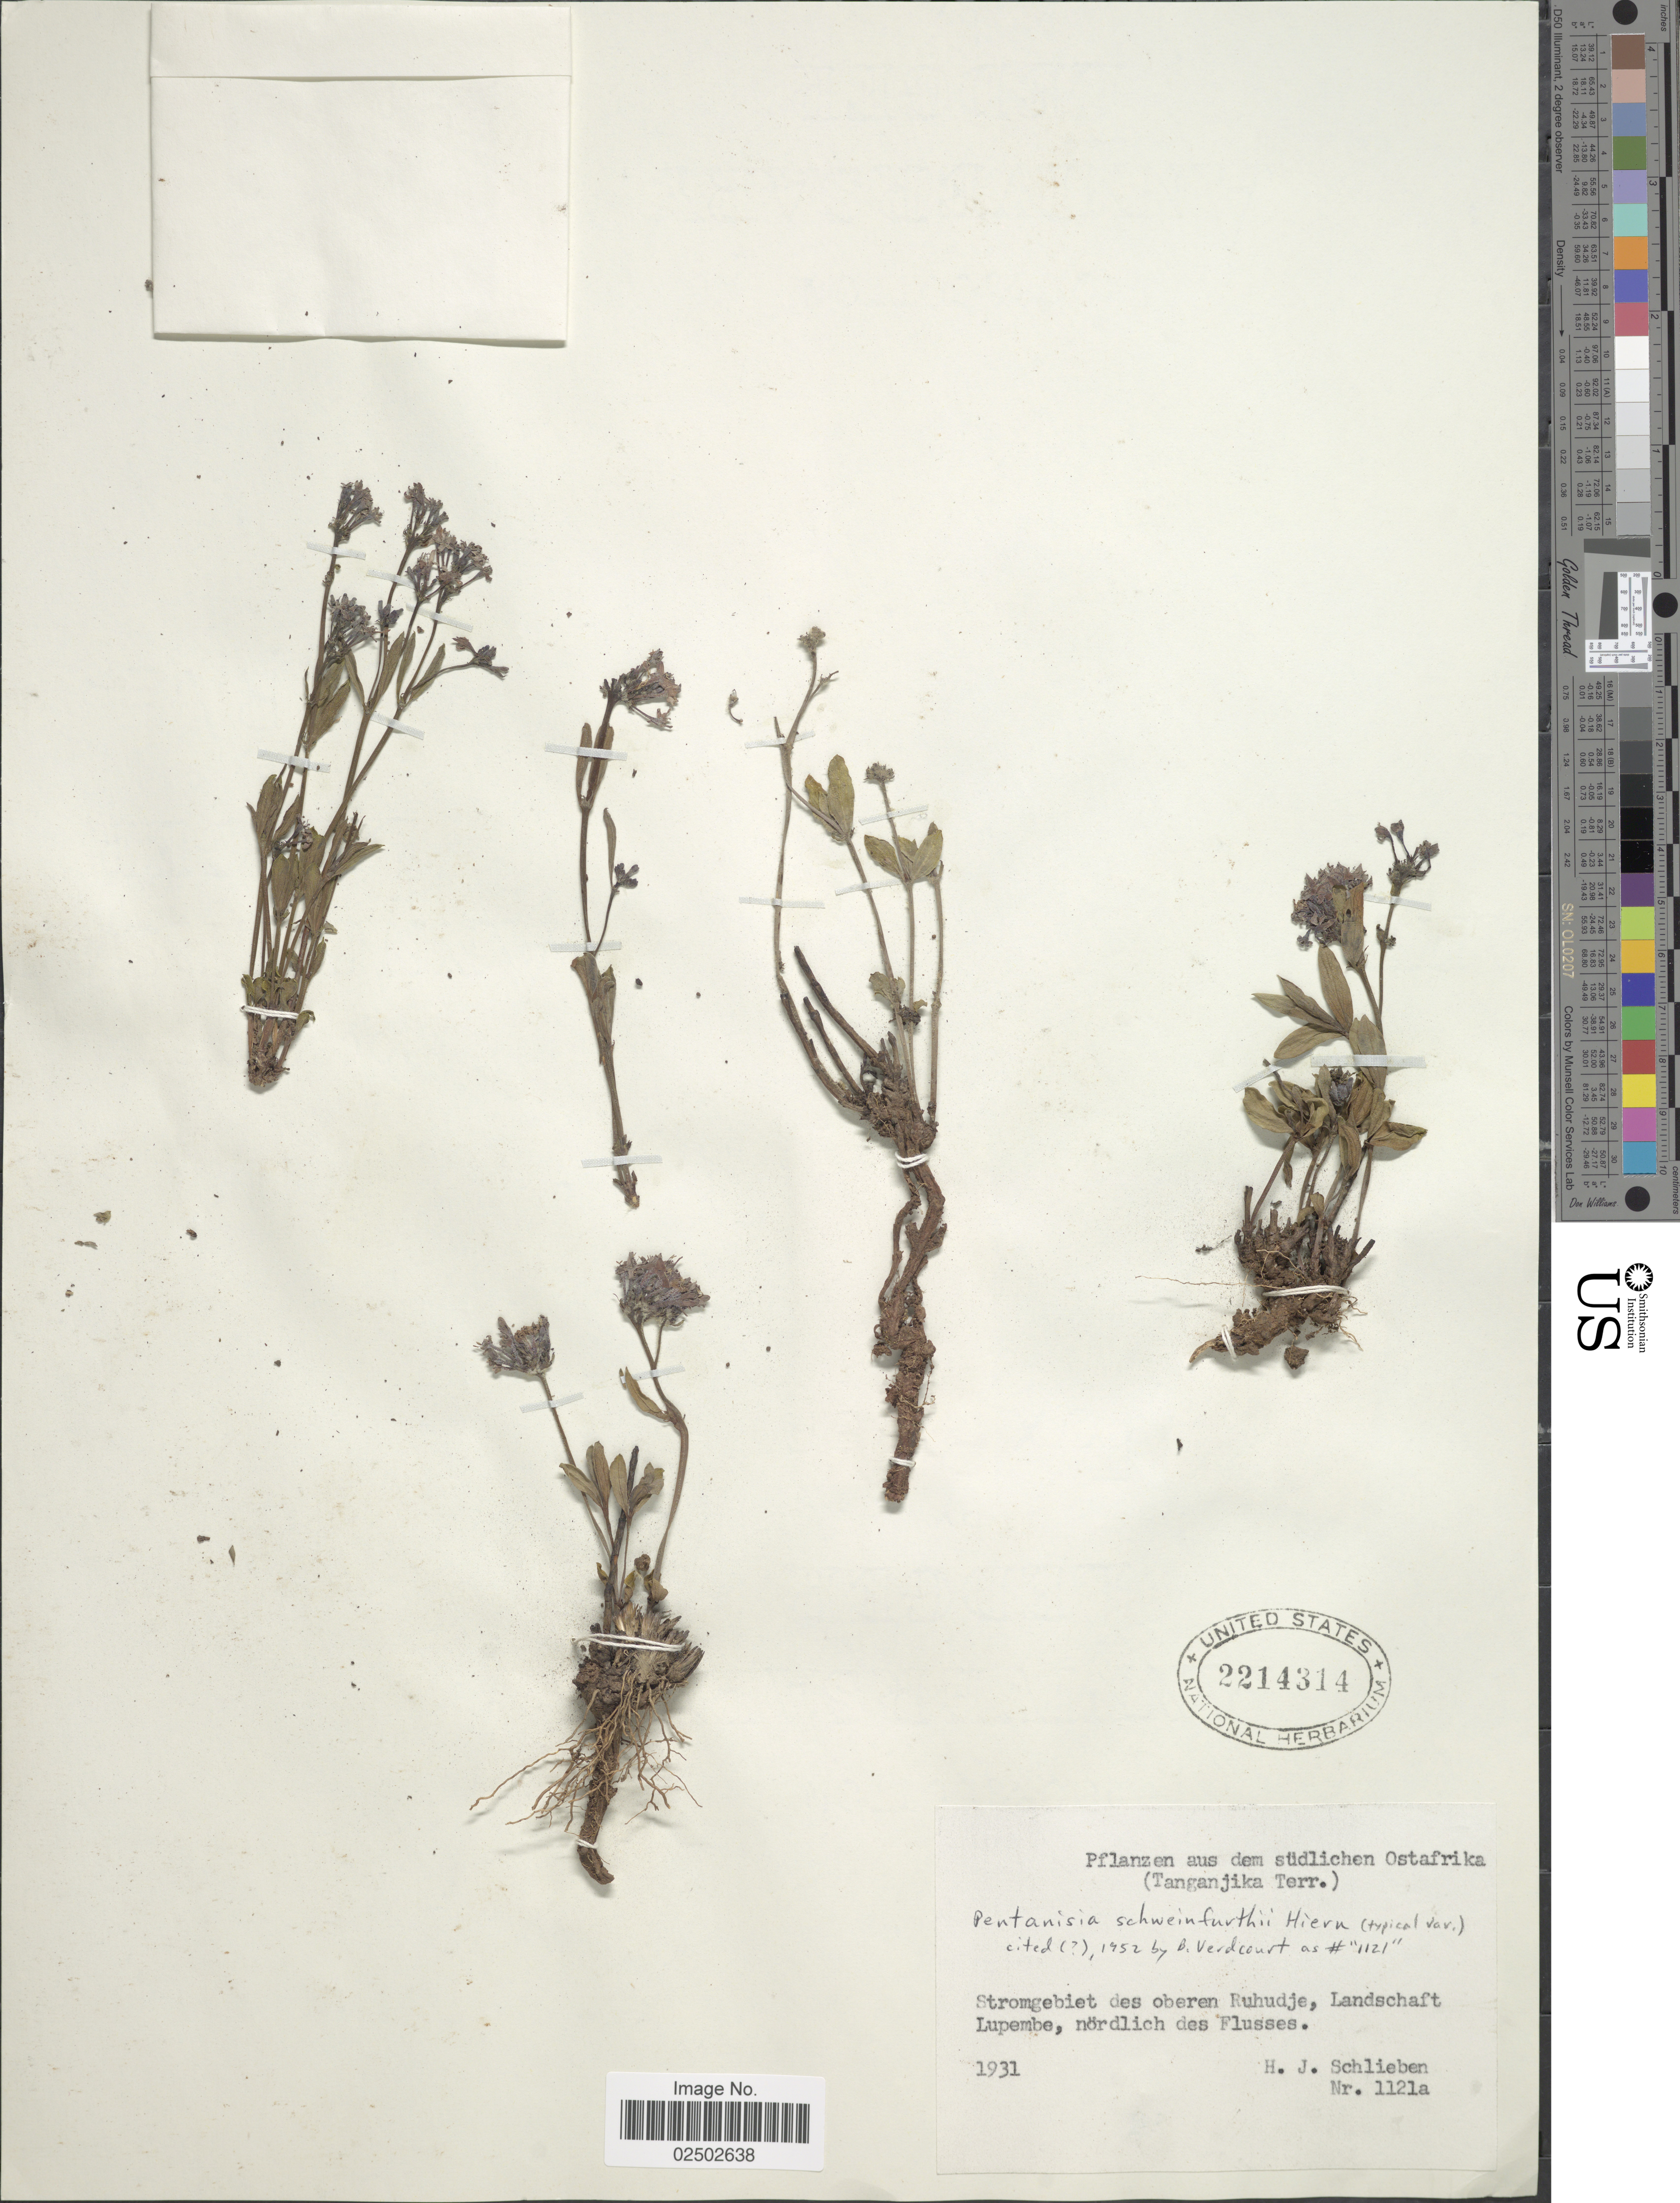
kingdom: Plantae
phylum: Tracheophyta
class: Magnoliopsida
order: Gentianales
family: Rubiaceae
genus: Pentanisia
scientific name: Pentanisia schweinfurthii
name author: Hiern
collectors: H. J. Schlieben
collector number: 1121a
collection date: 1931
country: Tanzania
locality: Sudlichen Ostafrika. (Tanganjika Terr.) Stromgebiet des oberen Ruhudje, Landschaft Lupembe, nordlich des Flusses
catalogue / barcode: US 2214314